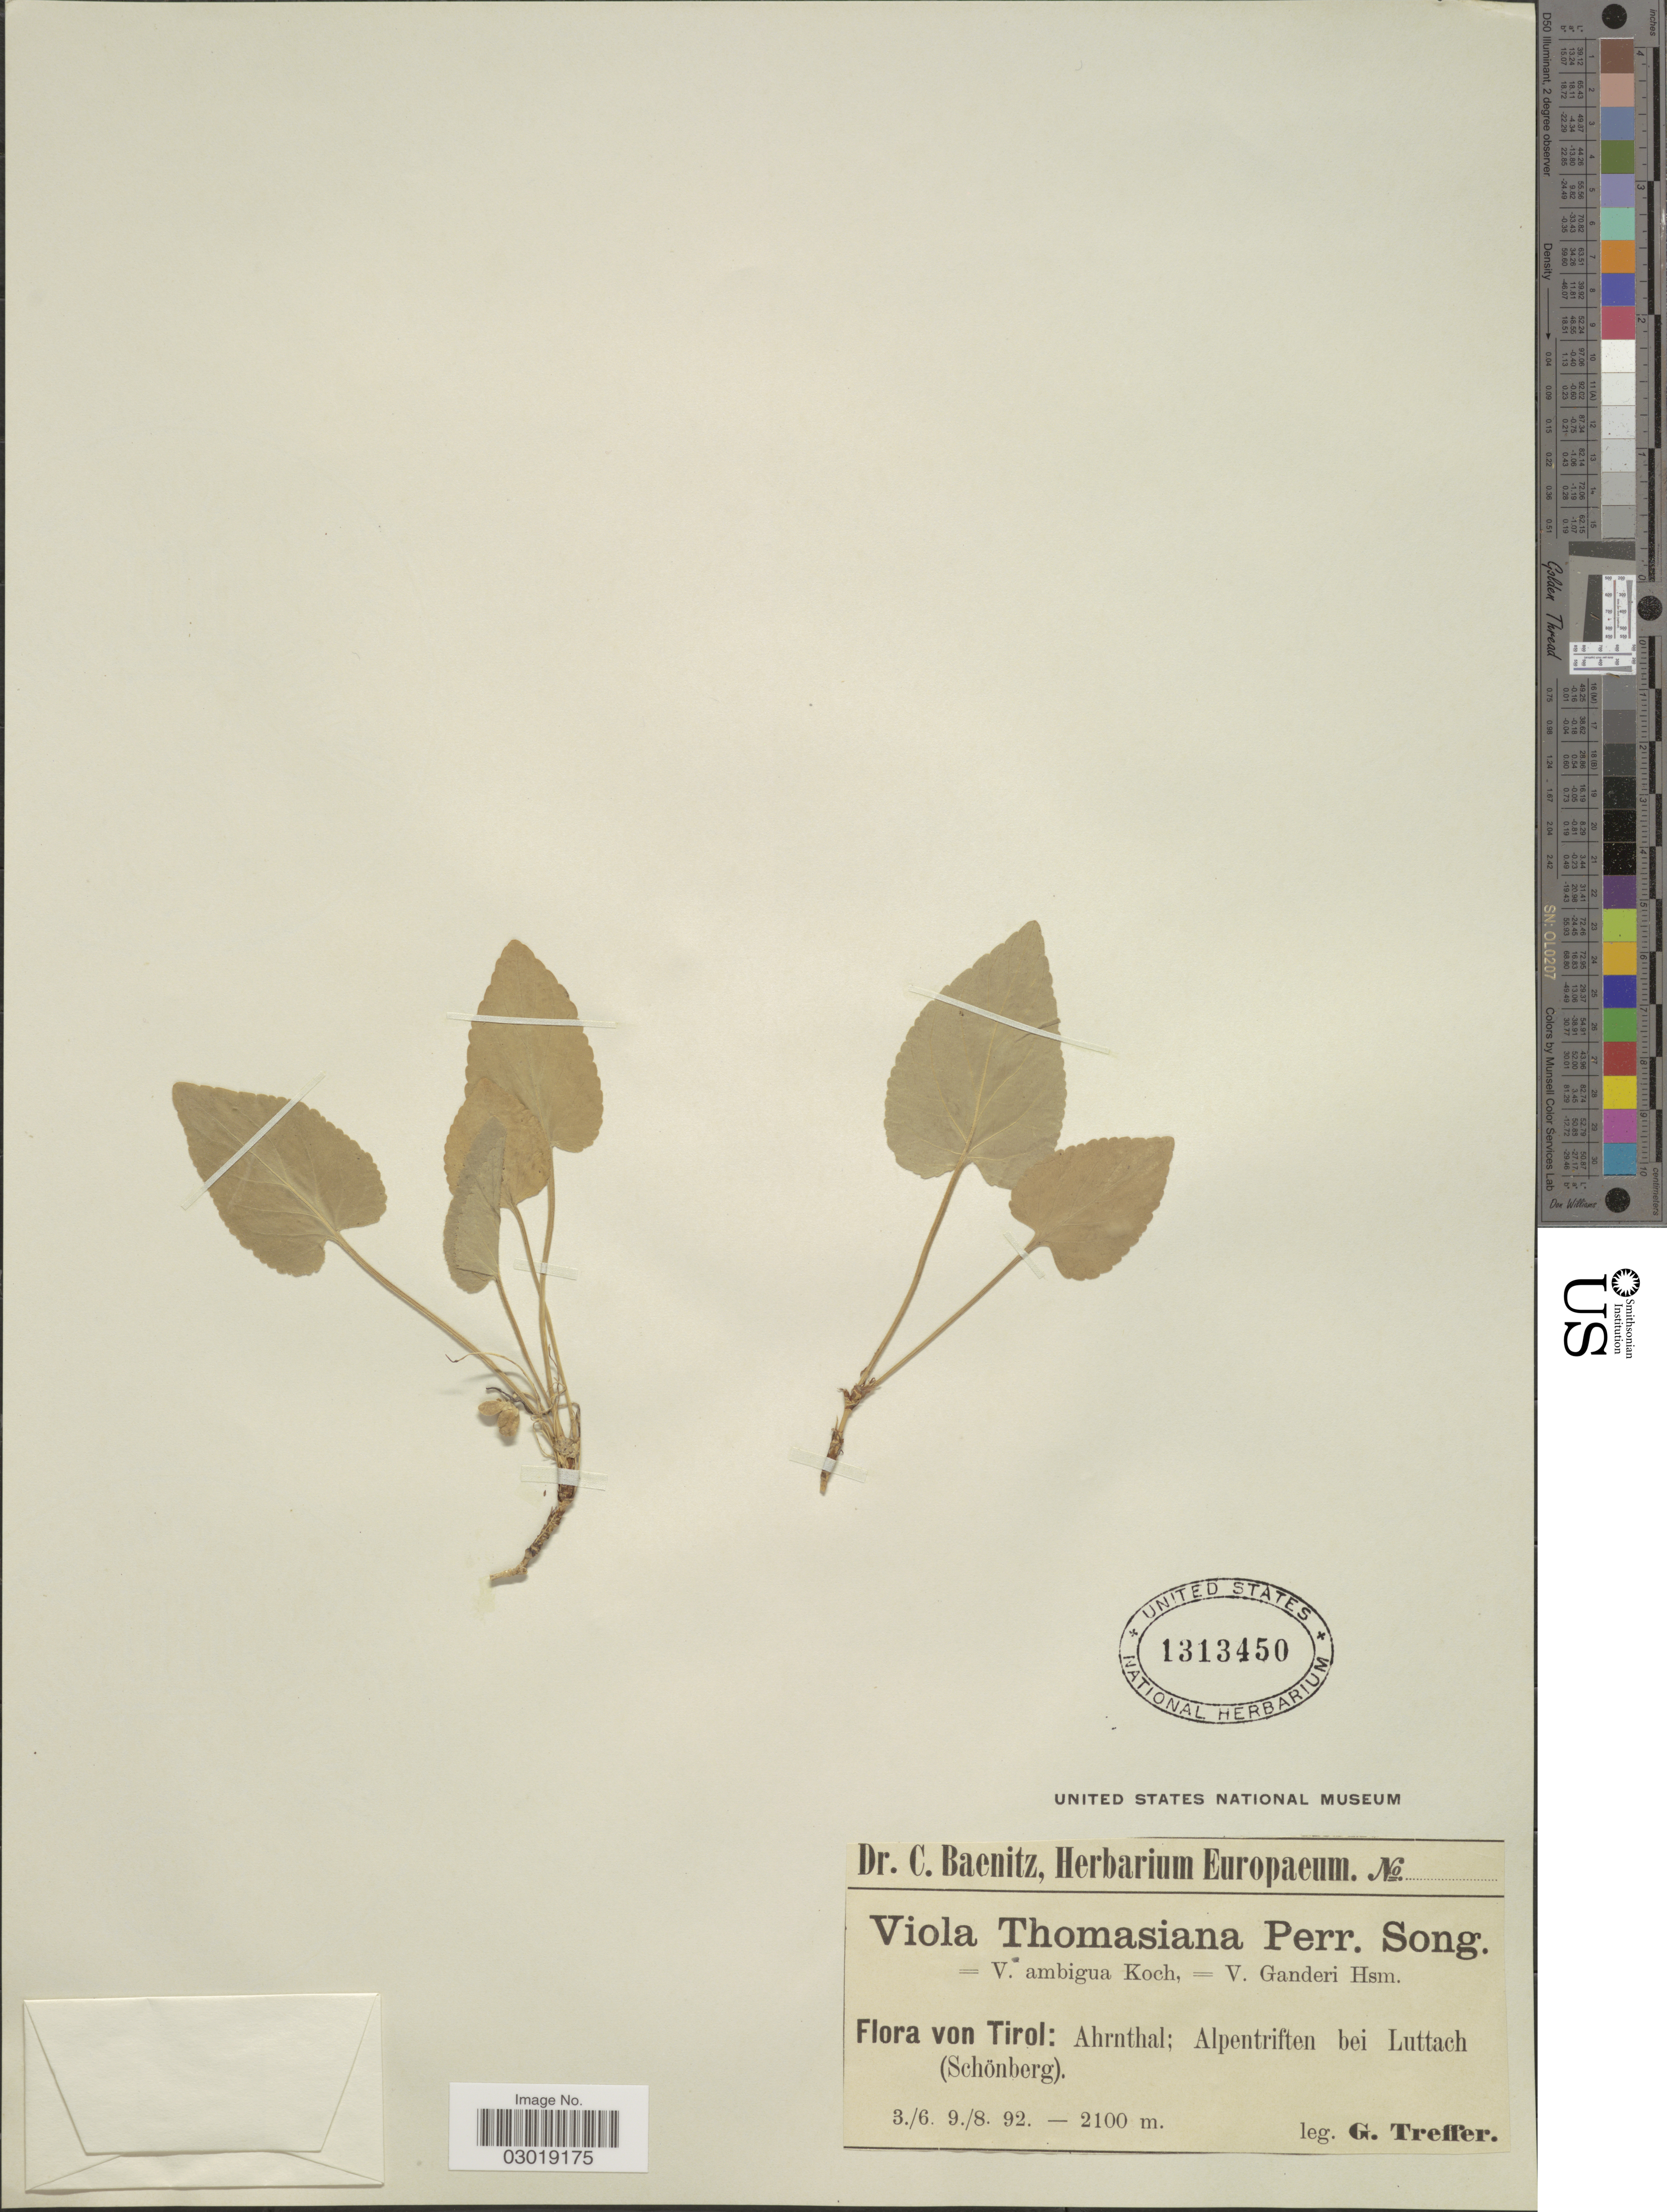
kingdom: Plantae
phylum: Tracheophyta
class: Magnoliopsida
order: Malpighiales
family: Violaceae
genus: Viola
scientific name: Viola thomasiana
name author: Songeon & E.P. Perrier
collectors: G. Treffer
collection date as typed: Transcribed d/m/y: 3/6/92 to 9/8/92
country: Austria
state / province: Tirol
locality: Ahrnthal; Alpentriften bei Luttach (Schönberg).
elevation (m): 2100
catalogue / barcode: US 1313450